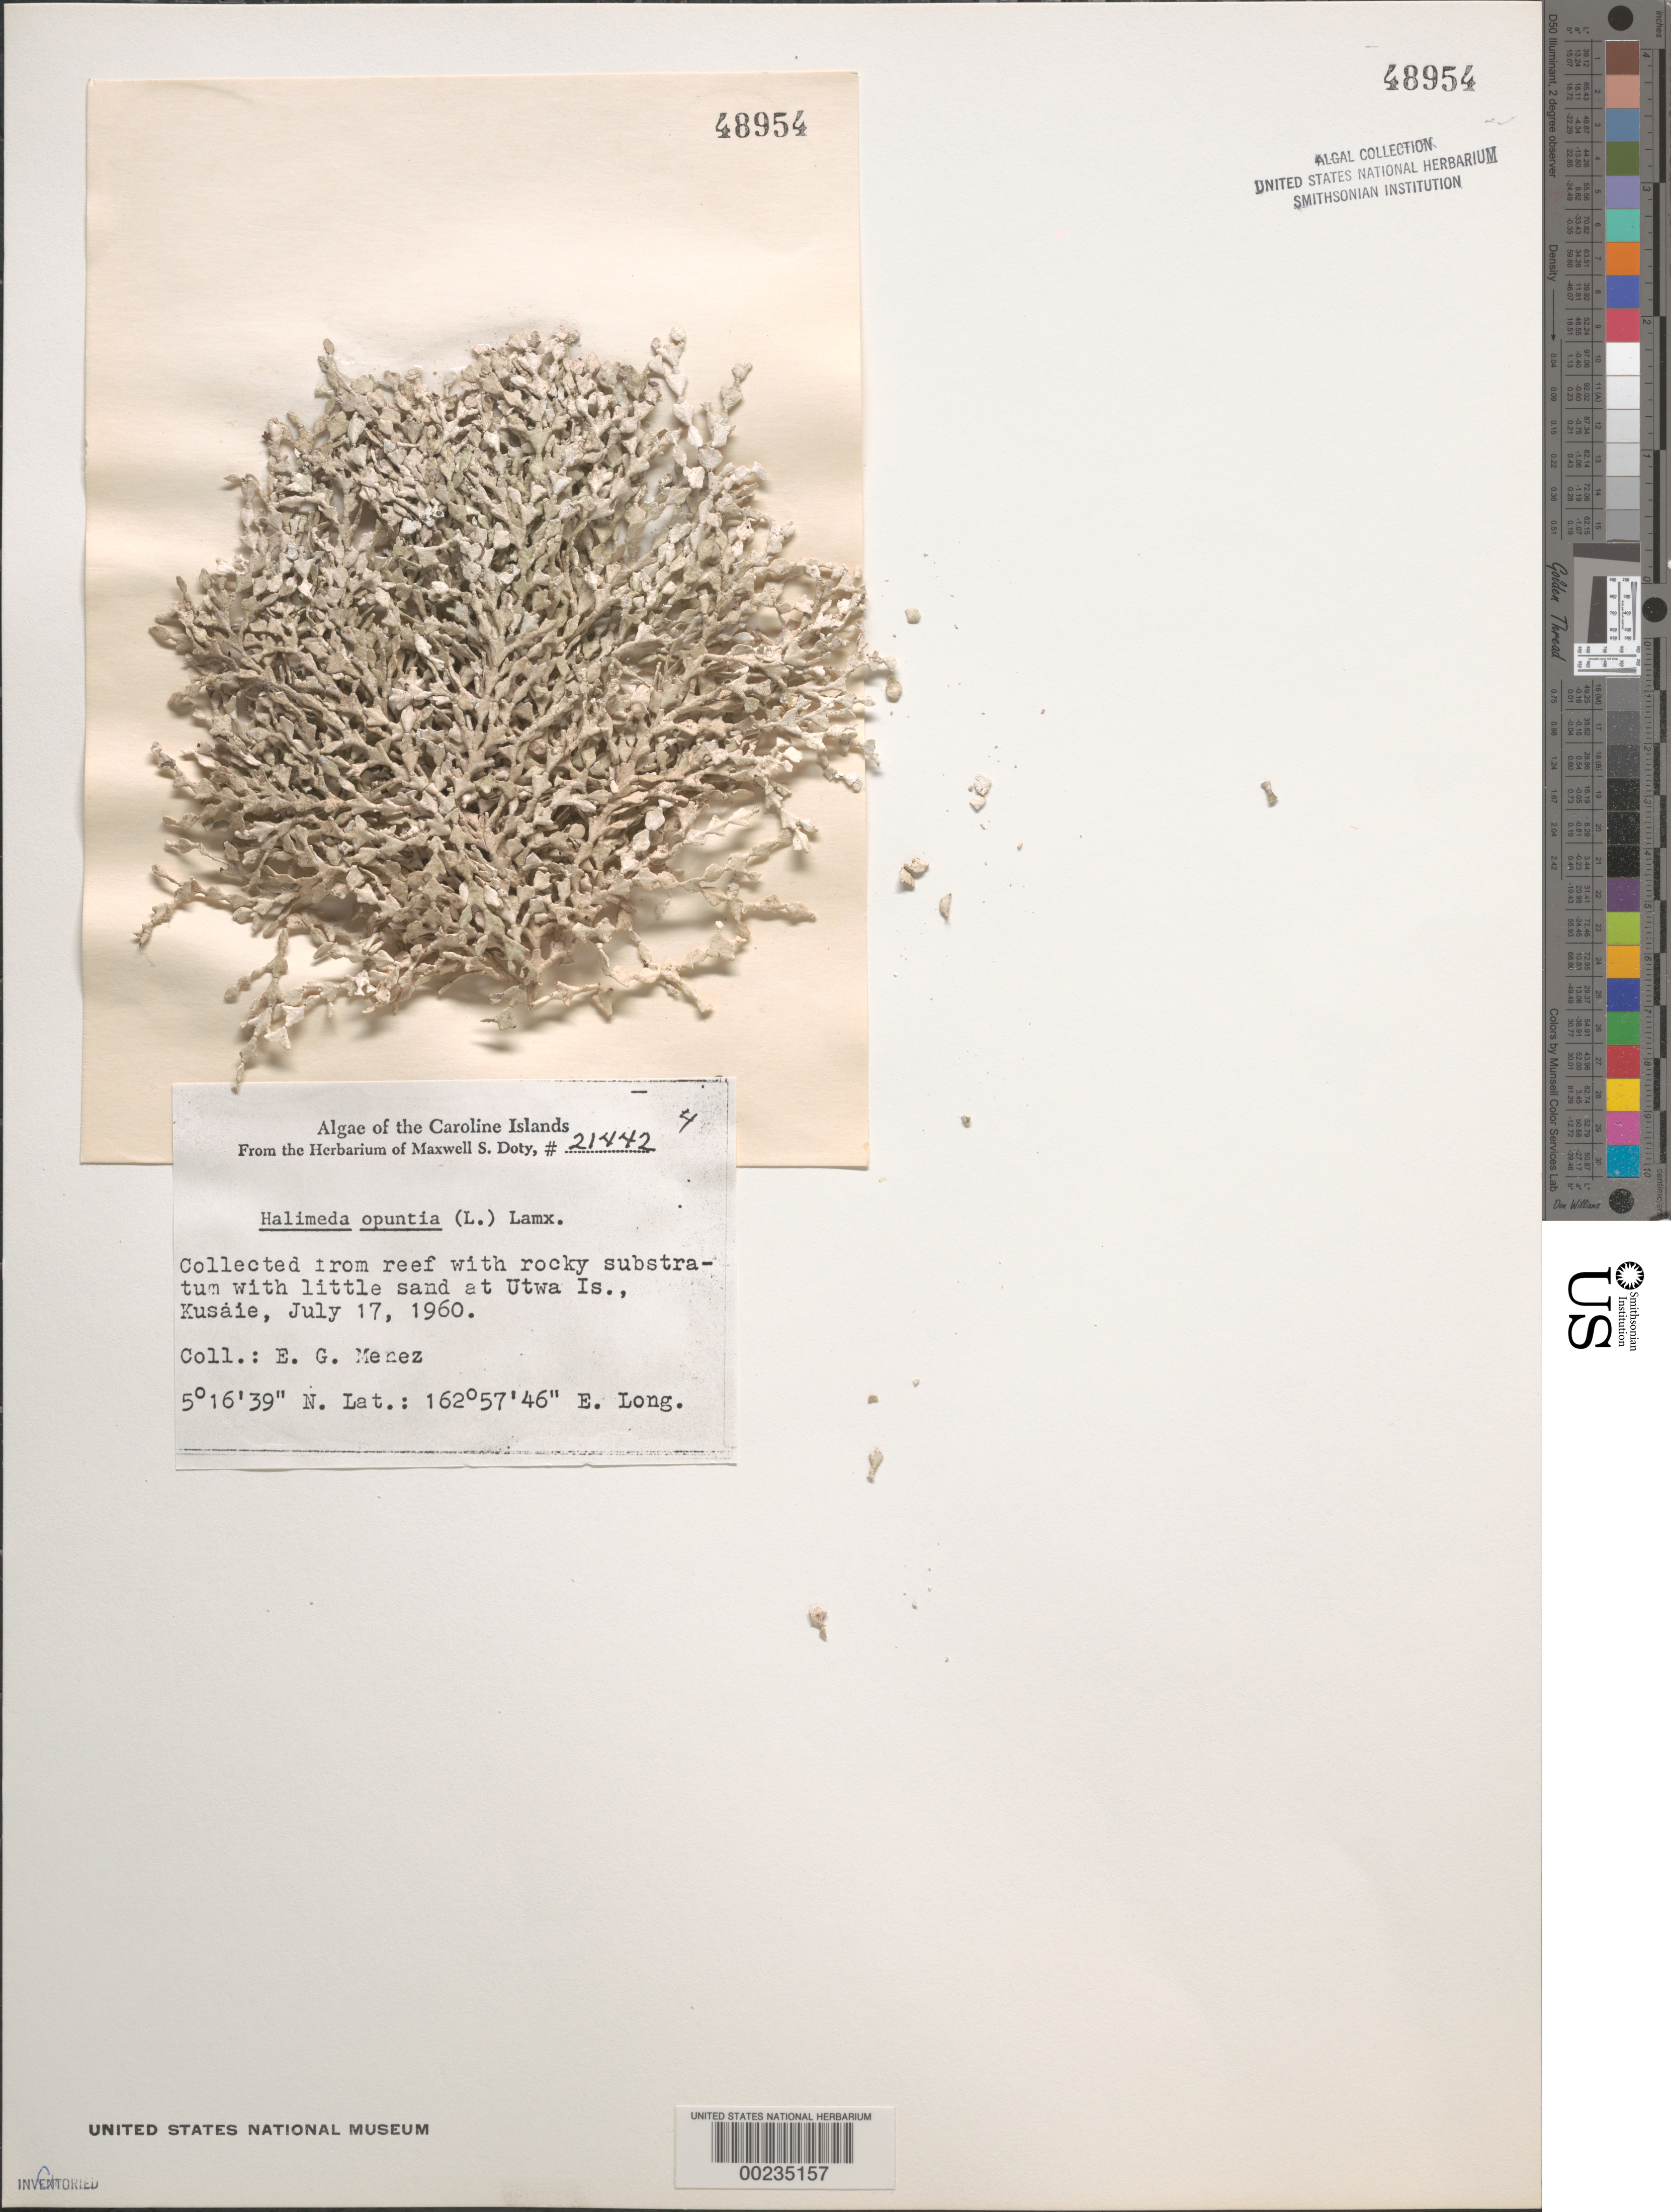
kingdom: Plantae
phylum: Chlorophyta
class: Ulvophyceae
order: Bryopsidales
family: Halimedaceae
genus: Halimeda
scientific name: Halimeda opuntia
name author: (L.) J.V.Lamouroux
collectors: Meñez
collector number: MSD 21442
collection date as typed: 17 Jul 1960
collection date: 1960-07-17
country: Micronesia, Federated States of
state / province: Kosrae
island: Utwa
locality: Utwa Island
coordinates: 5 16' 39" N, 162 57' 46" E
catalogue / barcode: US 48954